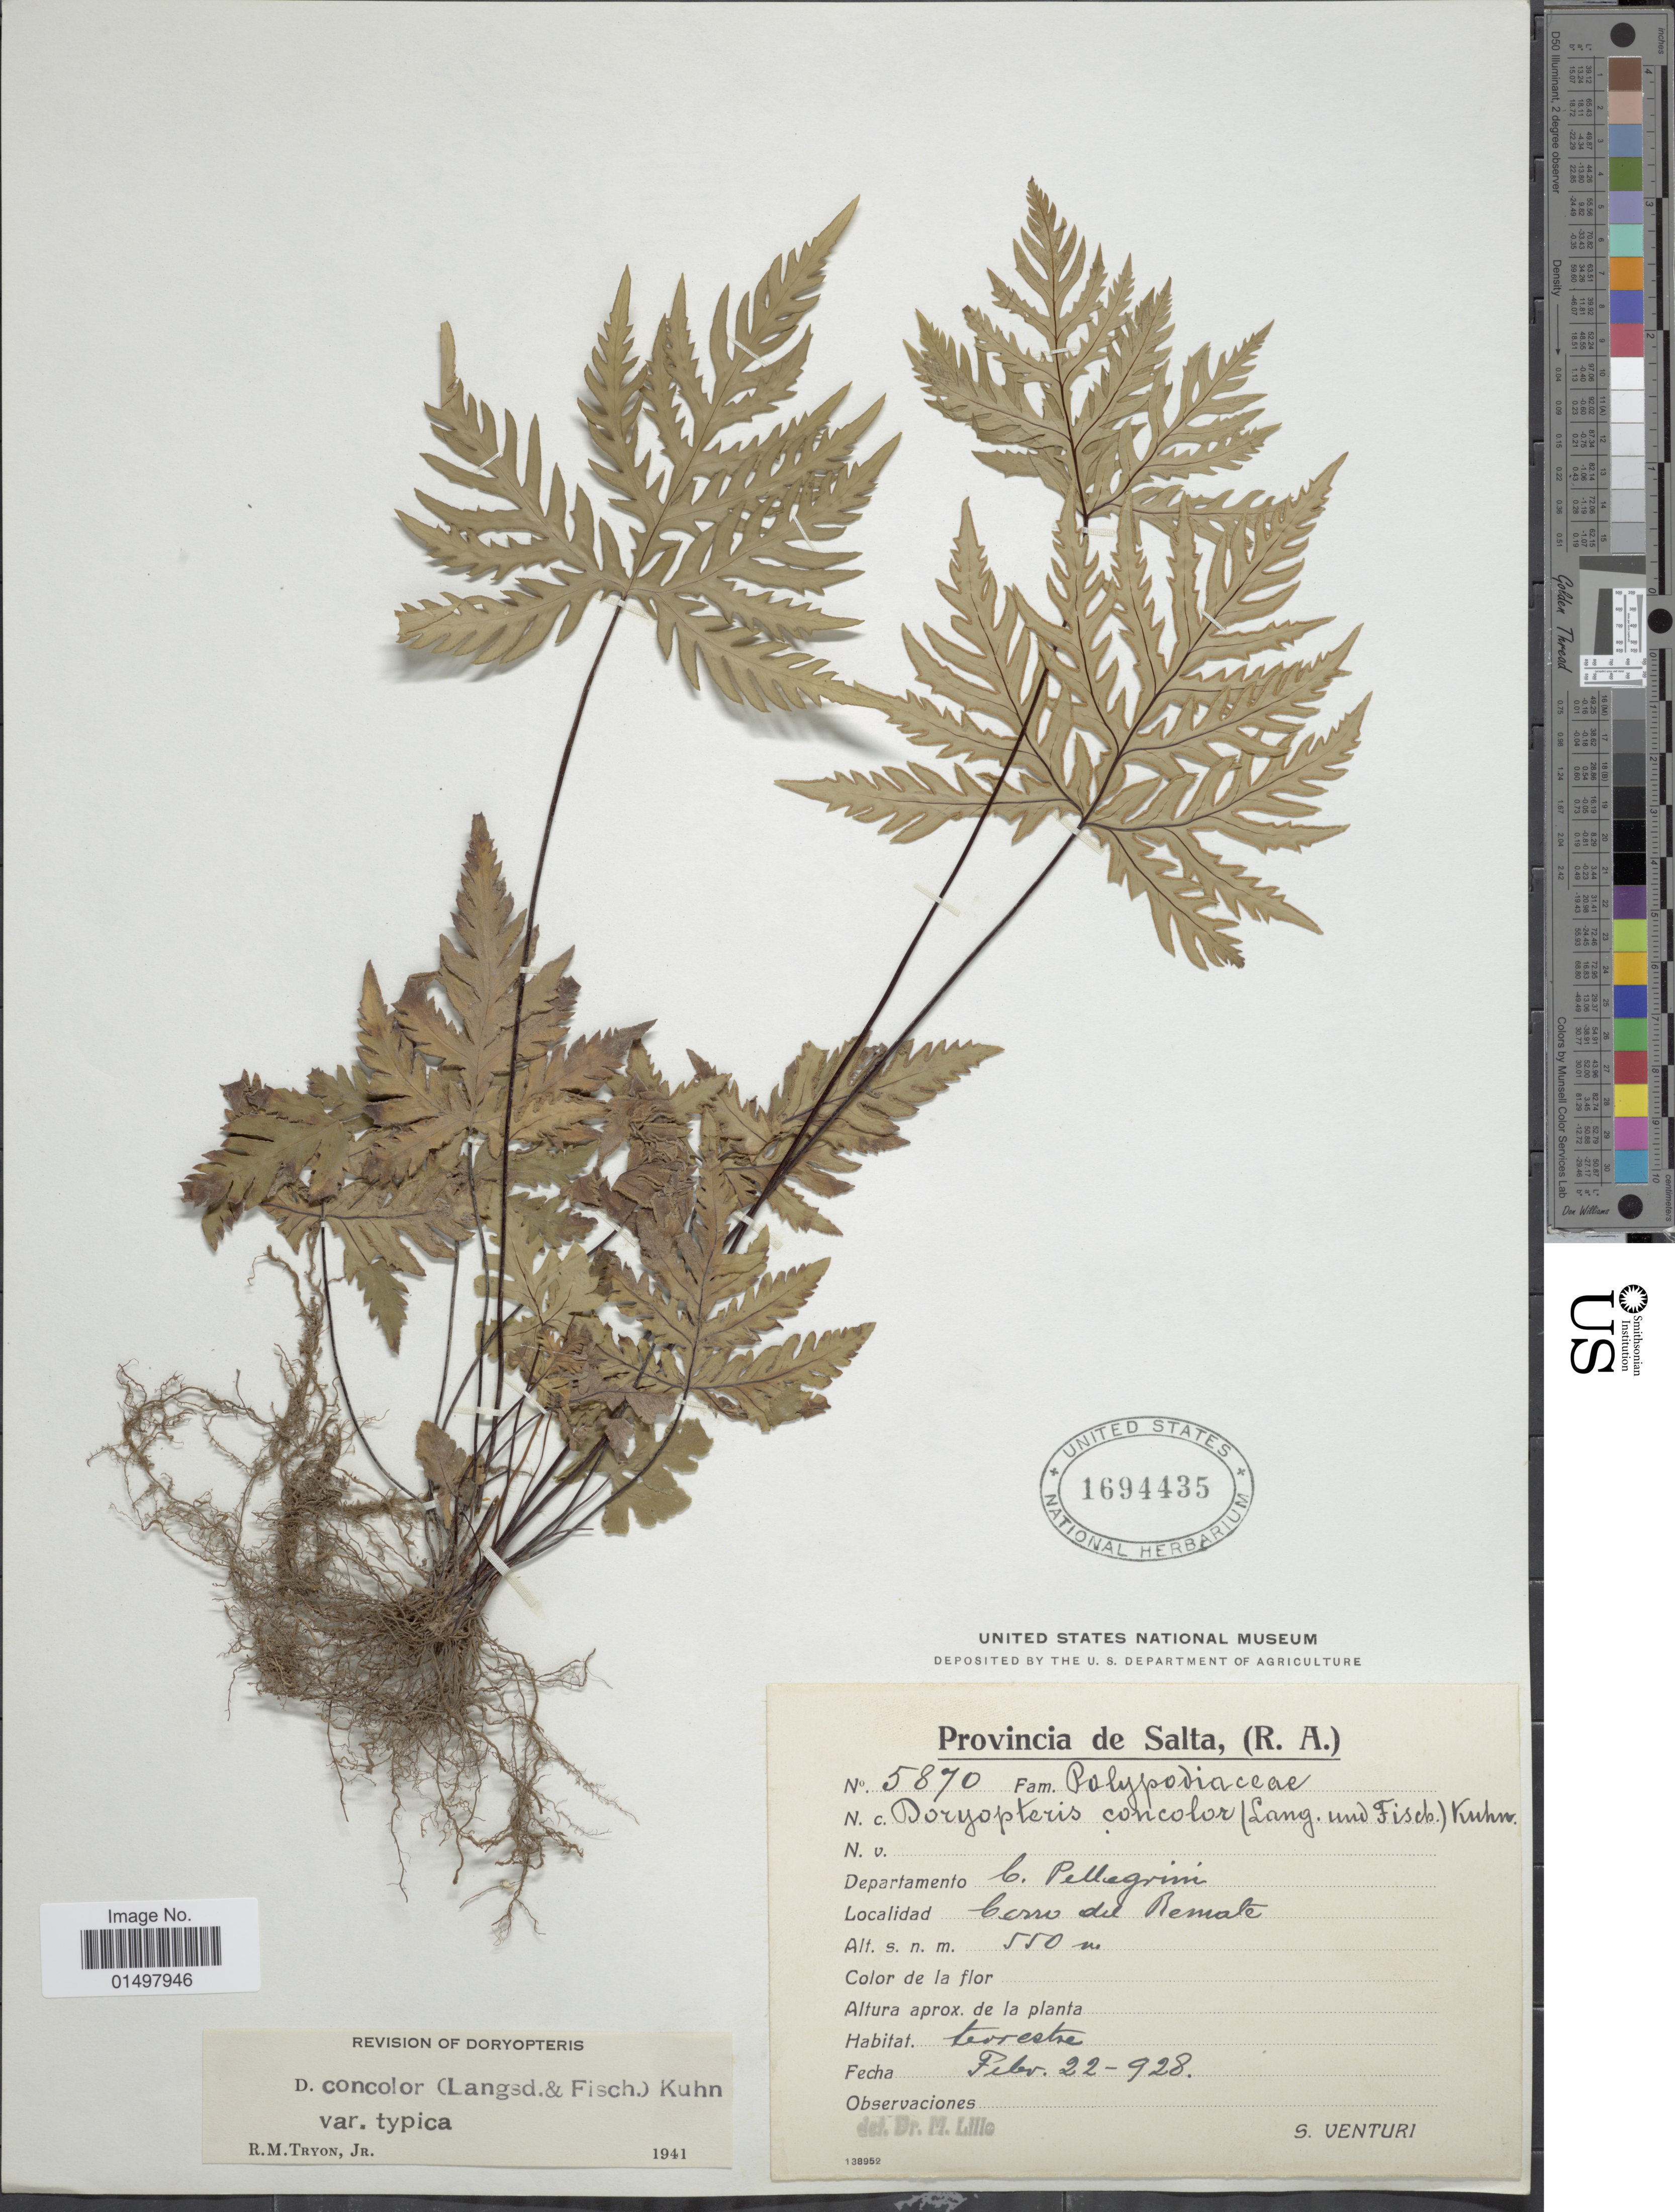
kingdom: Plantae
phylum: Tracheophyta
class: Polypodiopsida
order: Polypodiales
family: Pteridaceae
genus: Doryopteris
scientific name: Doryopteris concolor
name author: (Langsd. & Fisch.) Kuhn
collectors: S. Venturi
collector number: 5870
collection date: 1928-02-22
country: Argentina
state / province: Salta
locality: Provincia de Salta, (R. A.). Departamento C. Pellagrini. Cerro del Remate.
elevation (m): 550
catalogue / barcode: US 1694435